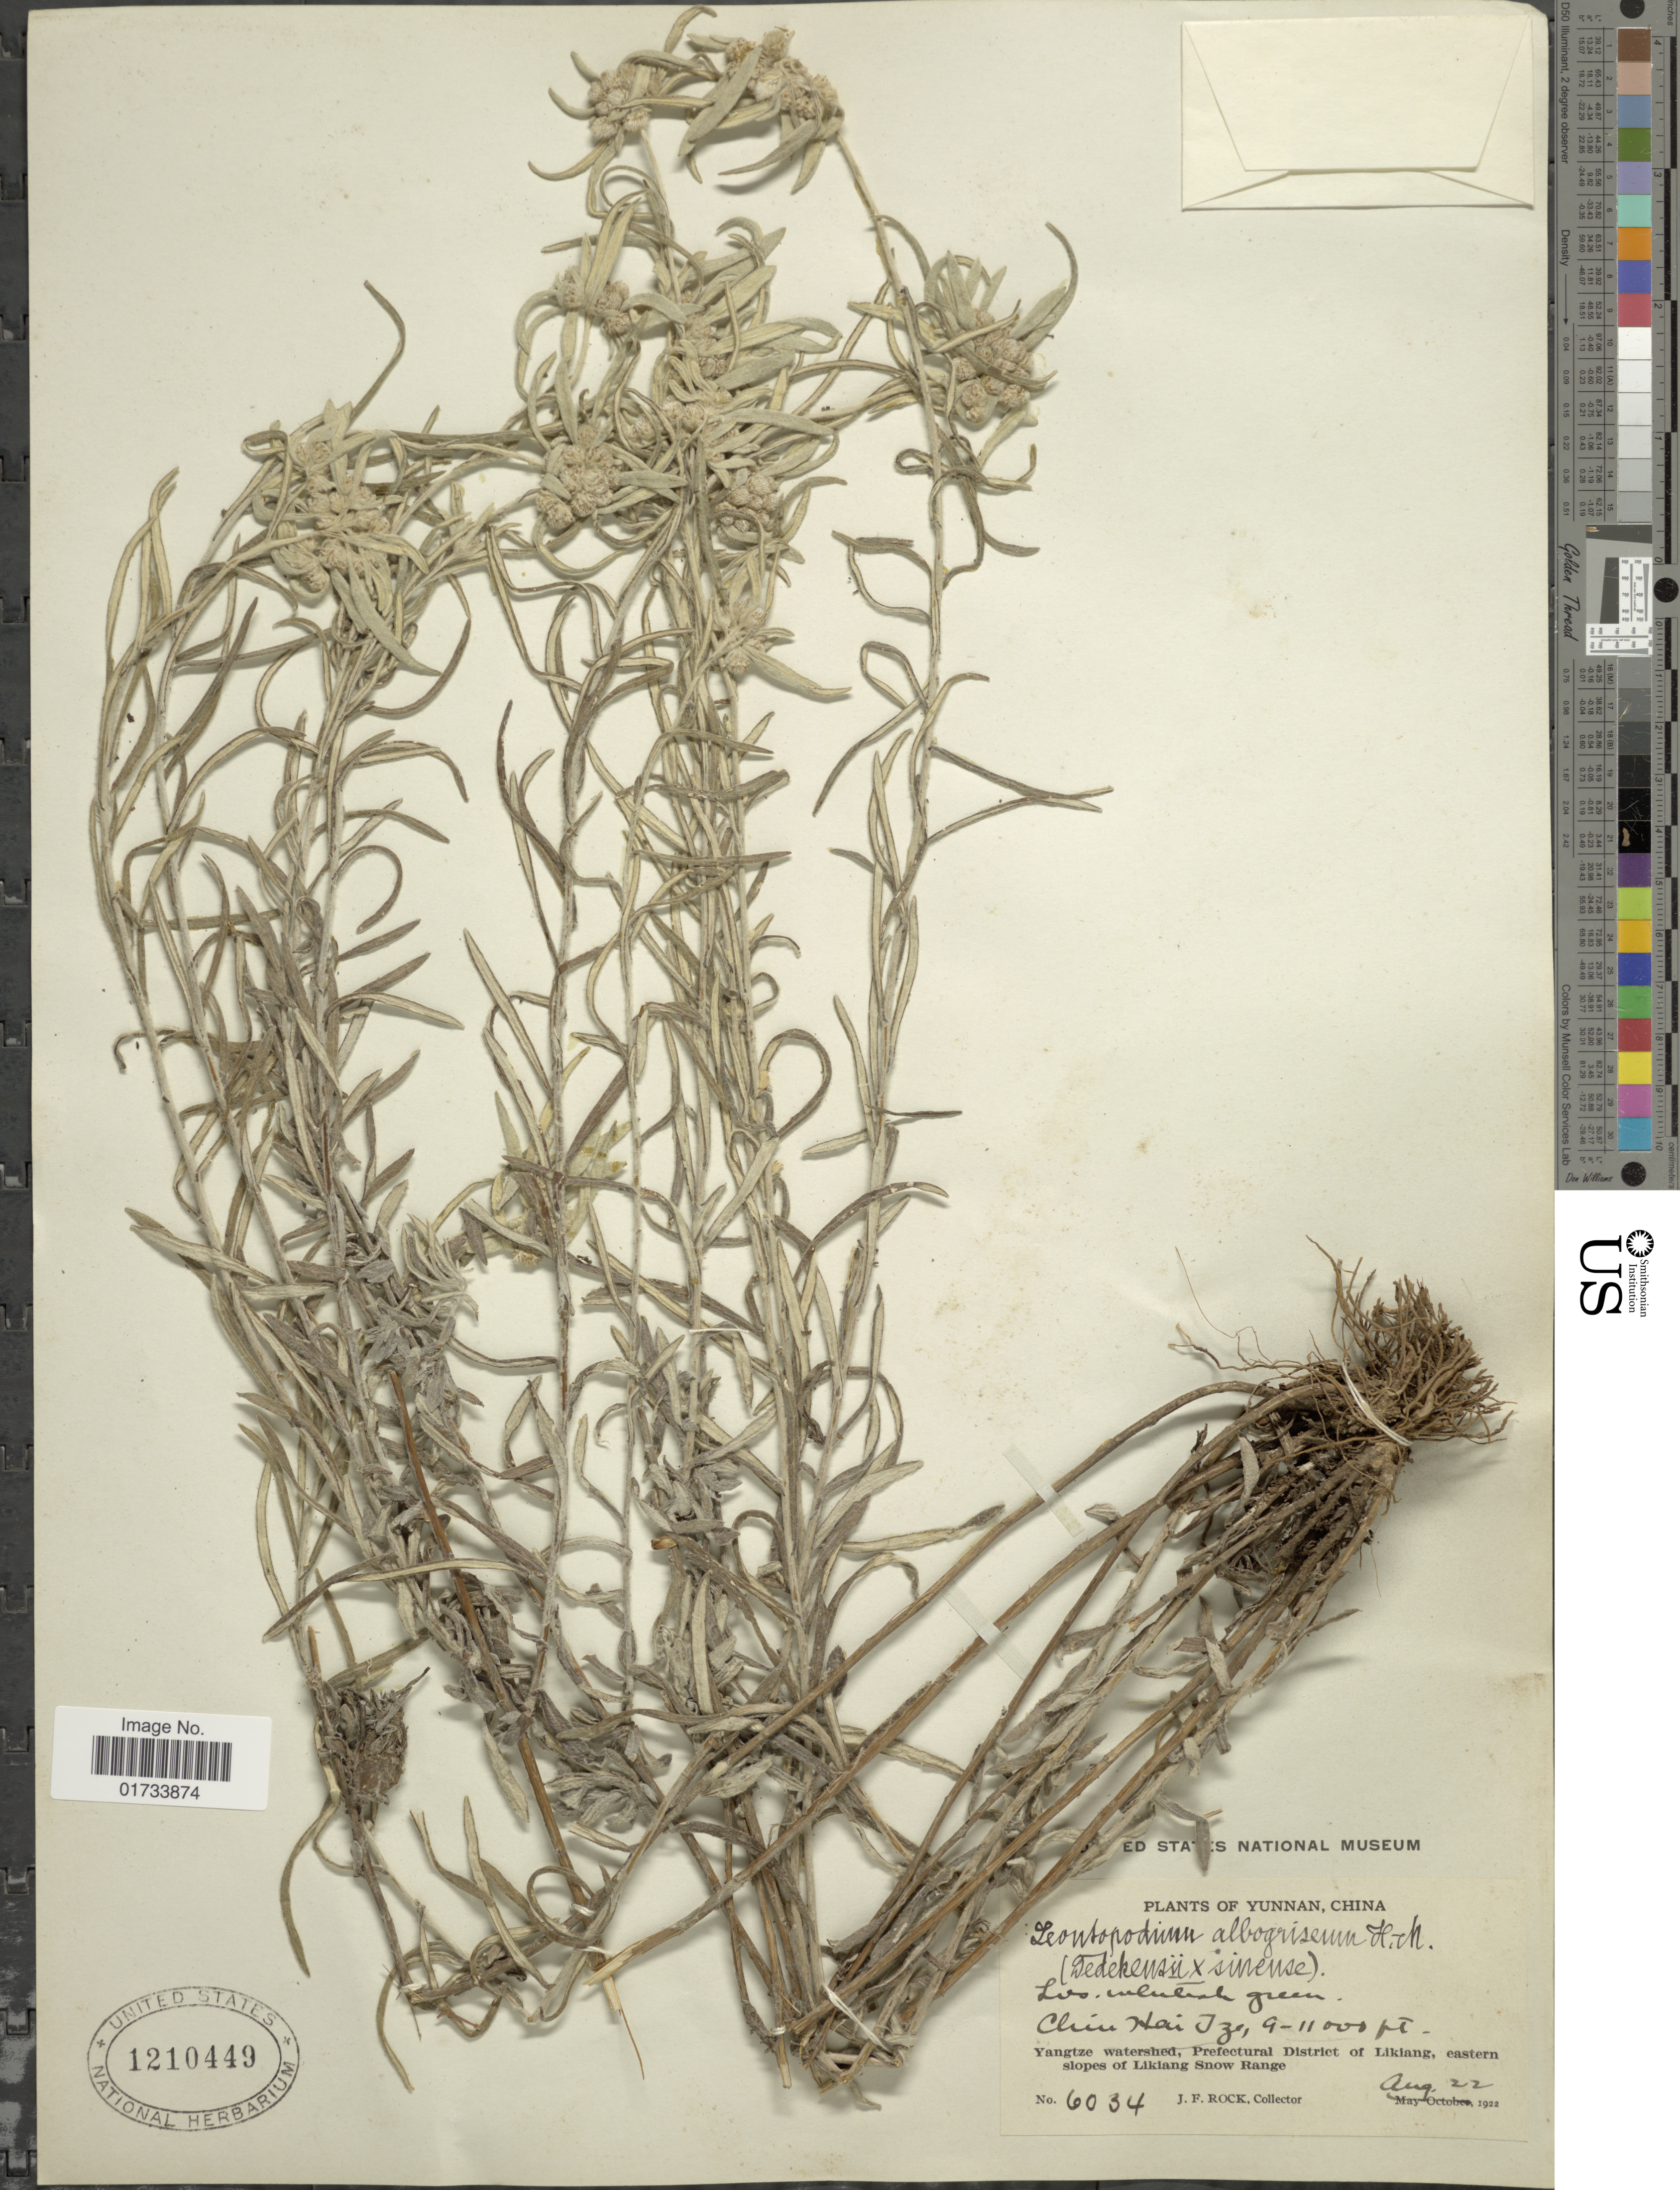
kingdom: Plantae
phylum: Tracheophyta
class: Magnoliopsida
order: Asterales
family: Asteraceae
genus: Leontopodium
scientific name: Leontopodium albogriseum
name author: Hand.-Mazz.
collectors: J. Rock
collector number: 6034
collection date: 1922-08-22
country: China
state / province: Yunnan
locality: Chin Hai Tze, Yangtze watershed, Prefectural District of Likiang, eastern slopes of Likiang Snow Range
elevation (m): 2743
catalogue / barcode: US 1210449